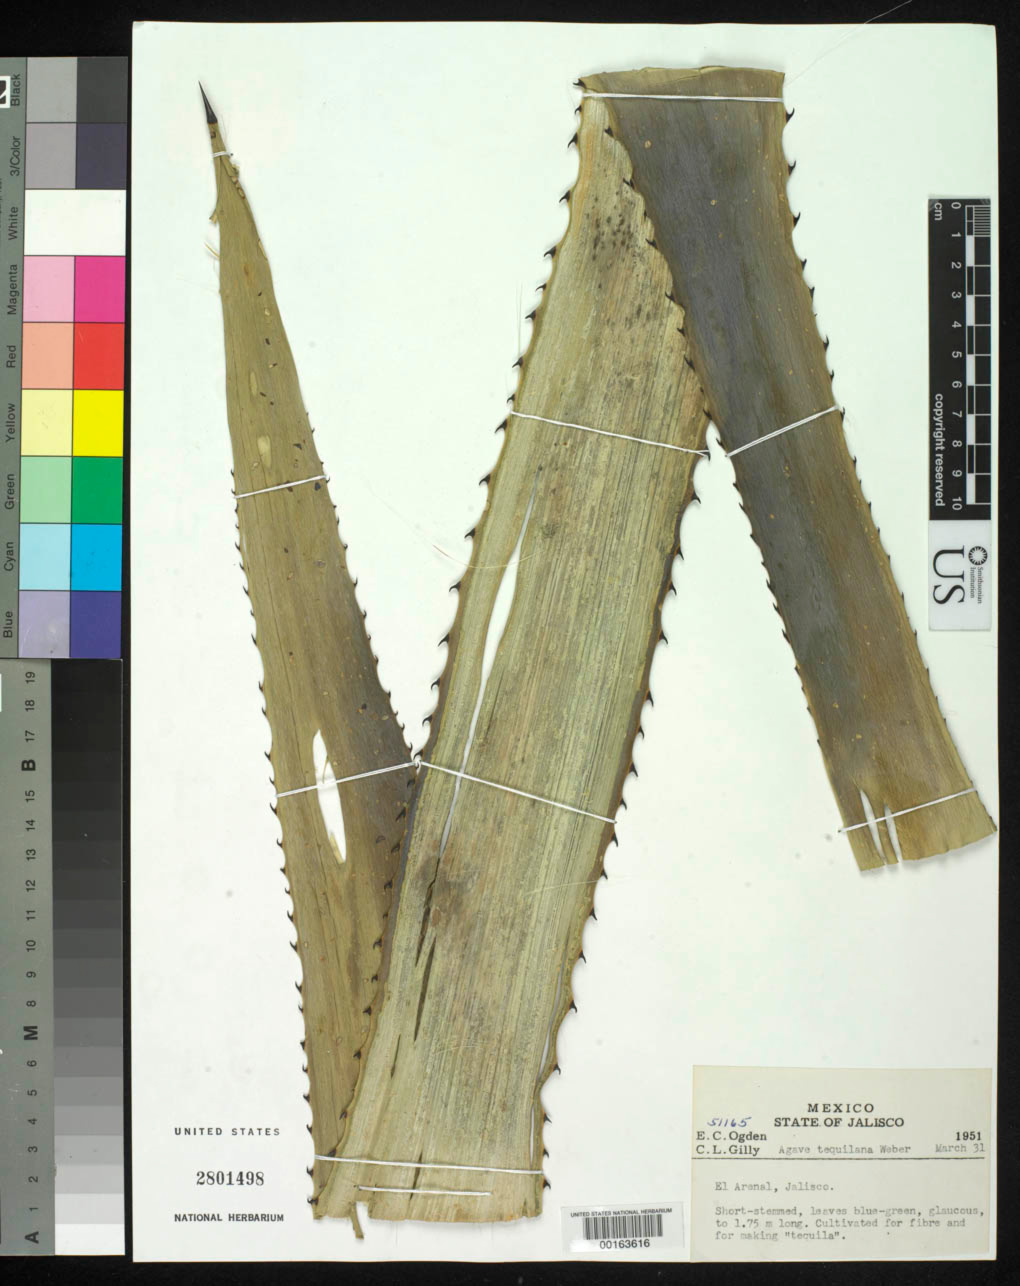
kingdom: Plantae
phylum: Tracheophyta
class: Liliopsida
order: Asparagales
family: Asparagaceae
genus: Agave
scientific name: Agave tequilana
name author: F.A.C. Weber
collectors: E. C. Ogden & C. Gilly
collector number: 51165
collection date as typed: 31 Mar 1951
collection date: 1951-03-31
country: Mexico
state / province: Jalisco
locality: El Arenal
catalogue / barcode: US 2801498